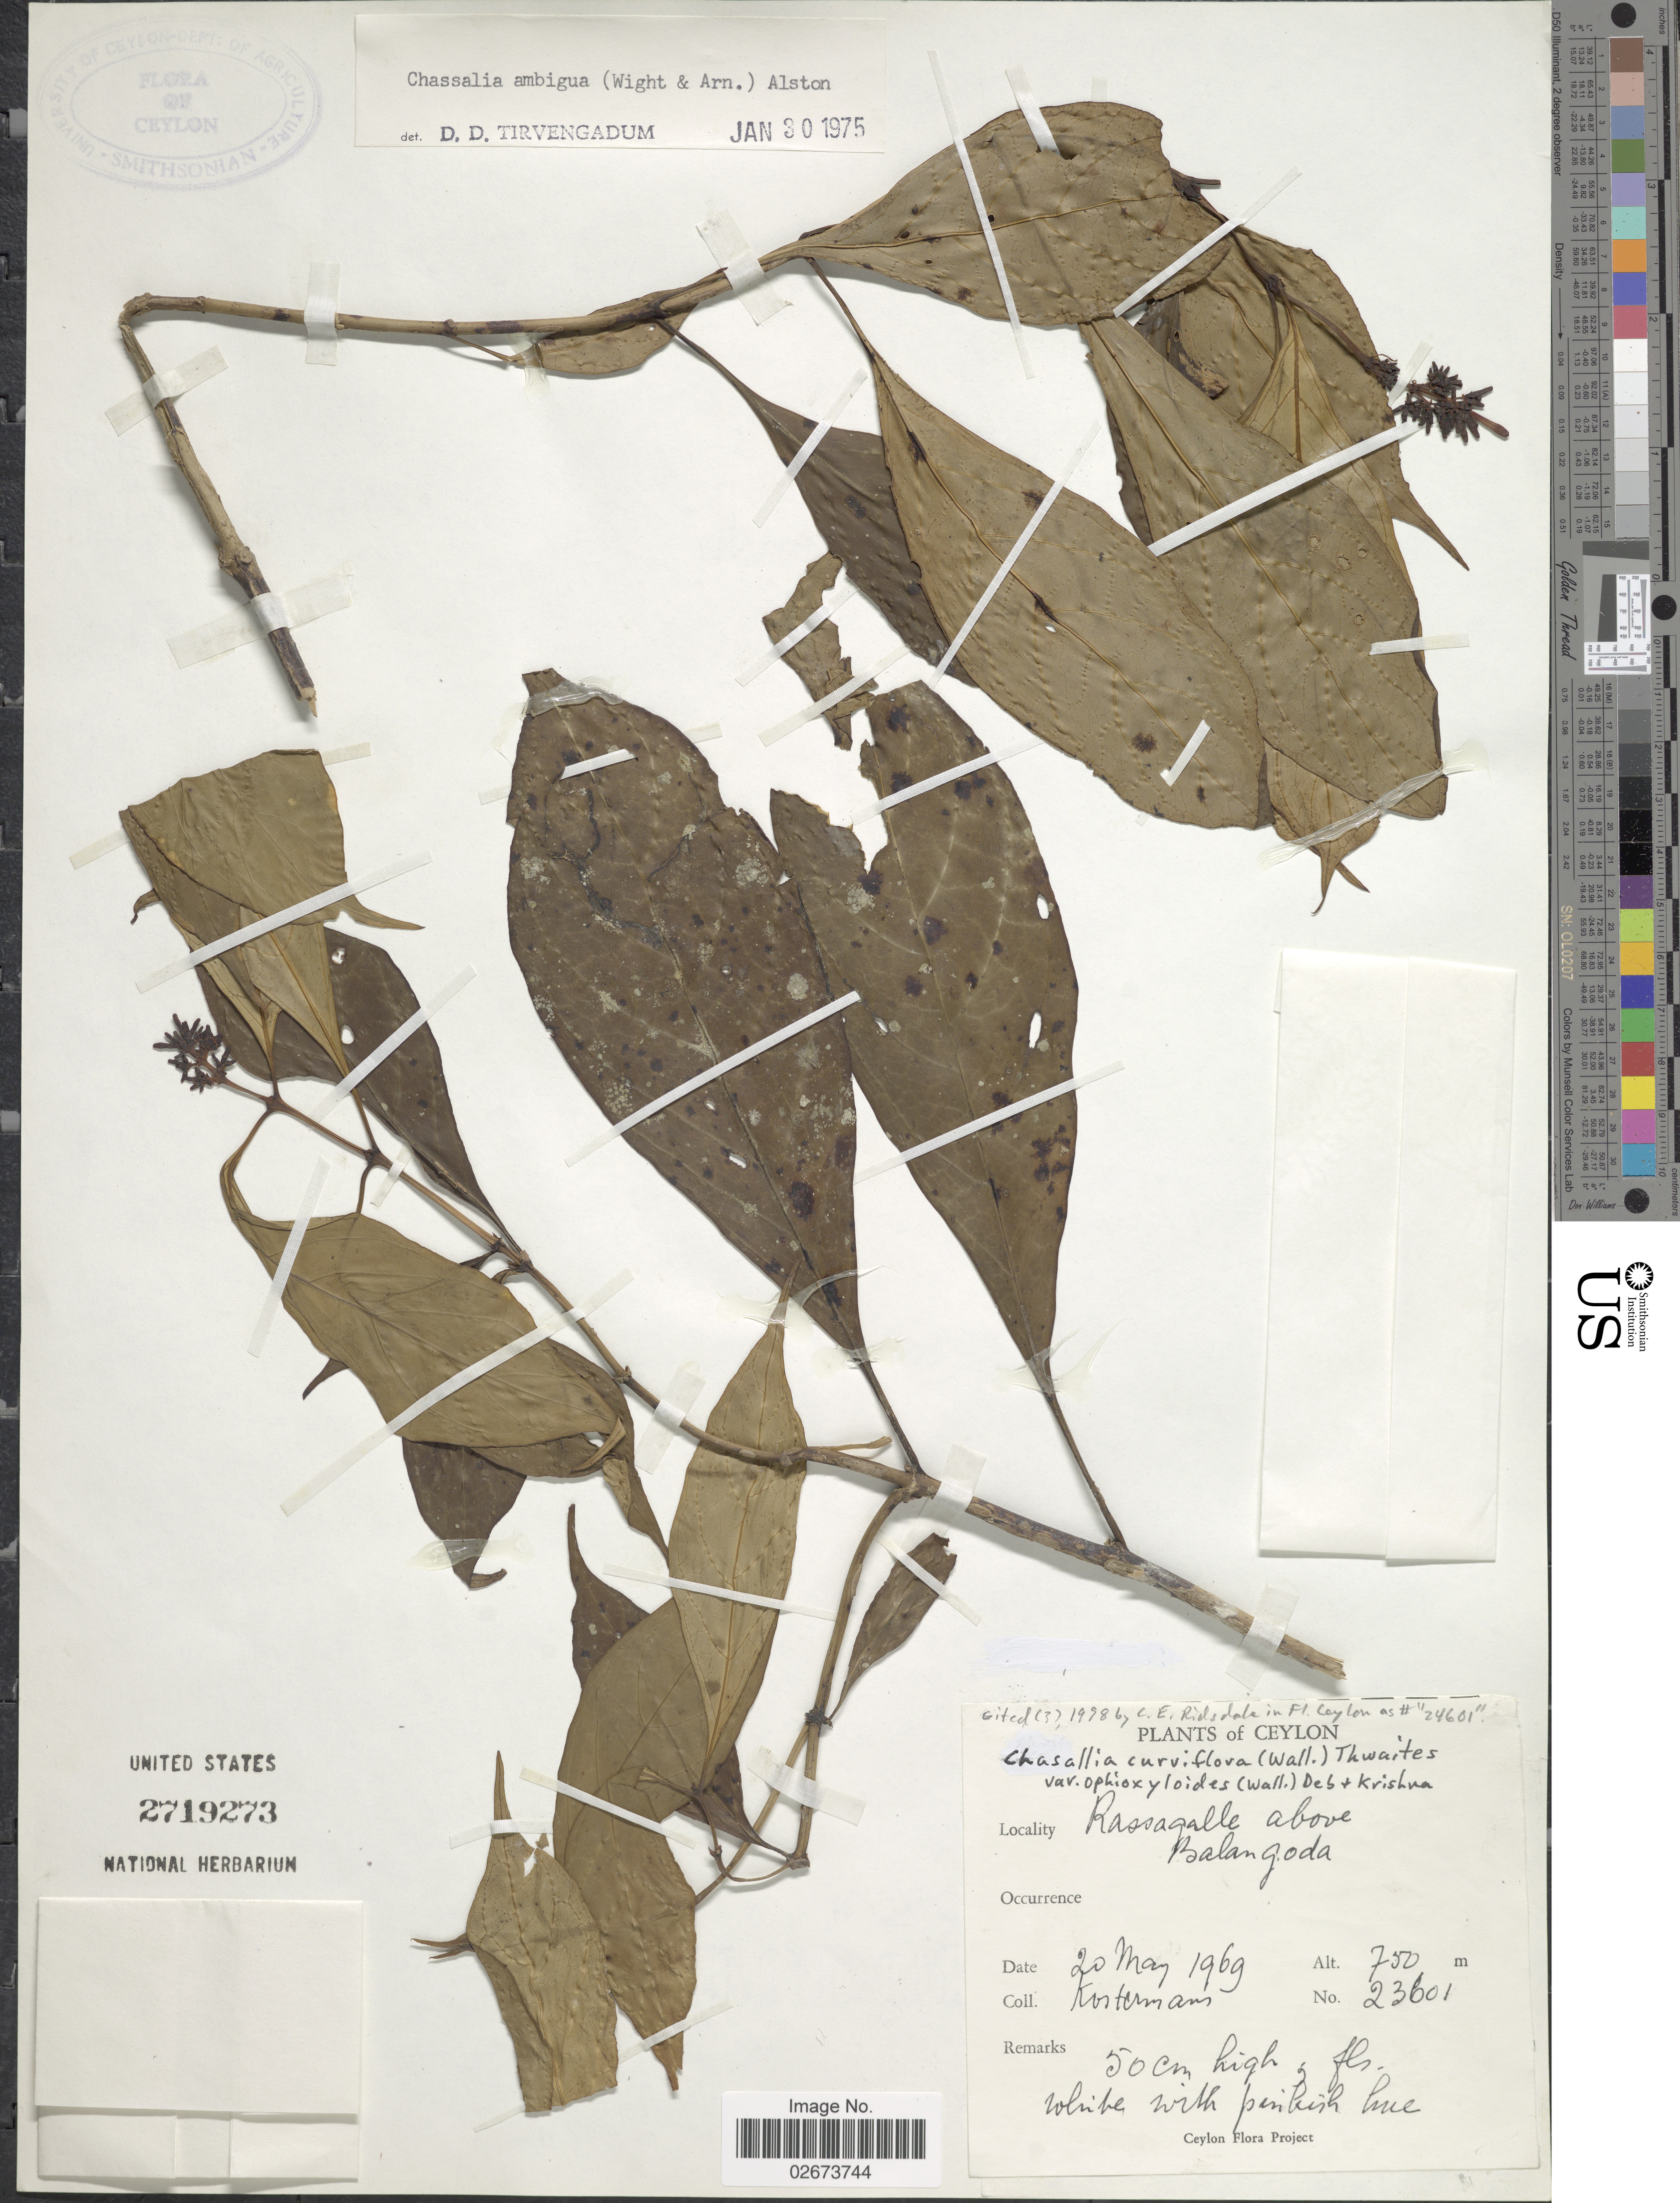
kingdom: Plantae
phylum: Tracheophyta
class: Magnoliopsida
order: Gentianales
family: Rubiaceae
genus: Chassalia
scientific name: Chassalia curviflora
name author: (Wall.) Thwaites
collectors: Kostermans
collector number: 23601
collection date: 1969-05-20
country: Sri Lanka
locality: Ceylon, Rassagalle above Balangoda.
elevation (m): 750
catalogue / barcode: US 2719273